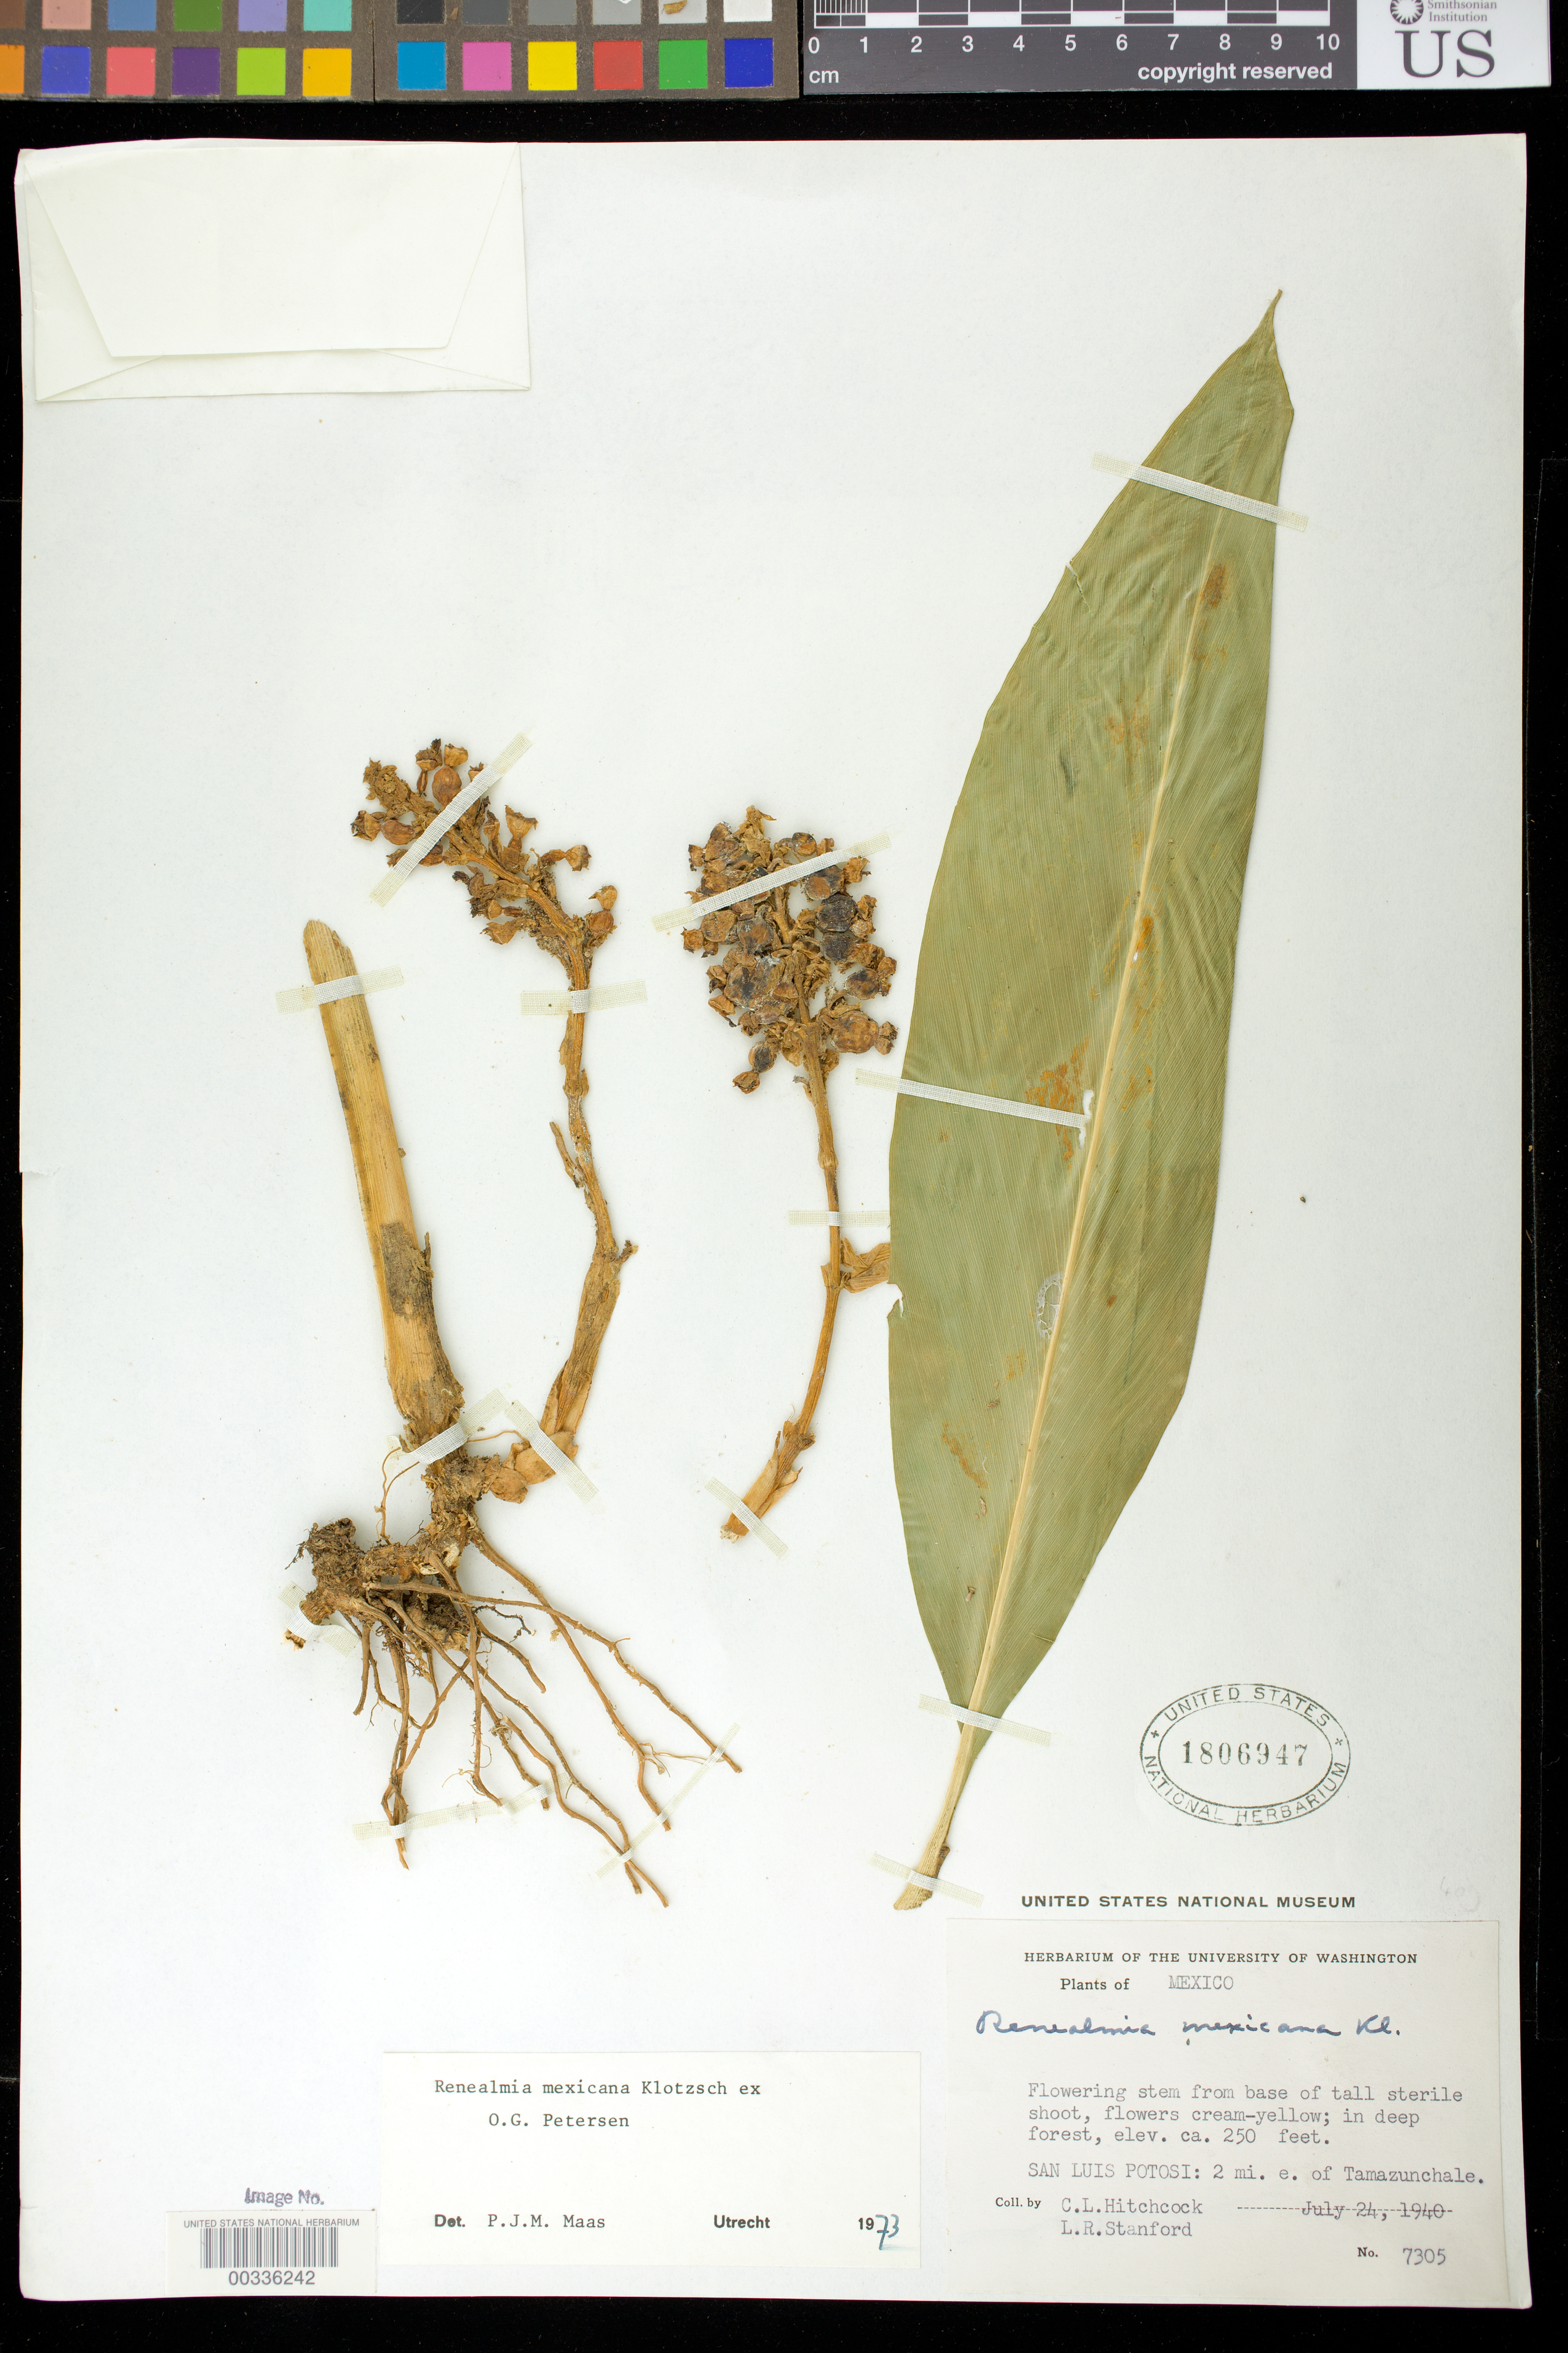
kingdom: Plantae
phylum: Tracheophyta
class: Liliopsida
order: Zingiberales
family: Zingiberaceae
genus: Renealmia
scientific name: Renealmia mexicana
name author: Klotzsch ex Petersen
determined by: Maas, Paul J. M.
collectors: A. S. Hitchcock & L. R. Stanford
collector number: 7305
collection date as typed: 24 Jul 1940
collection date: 1940-07-24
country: Mexico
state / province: San Luis Potosí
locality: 2 mi E of Tamazunchale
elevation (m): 76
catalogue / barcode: US 1806947